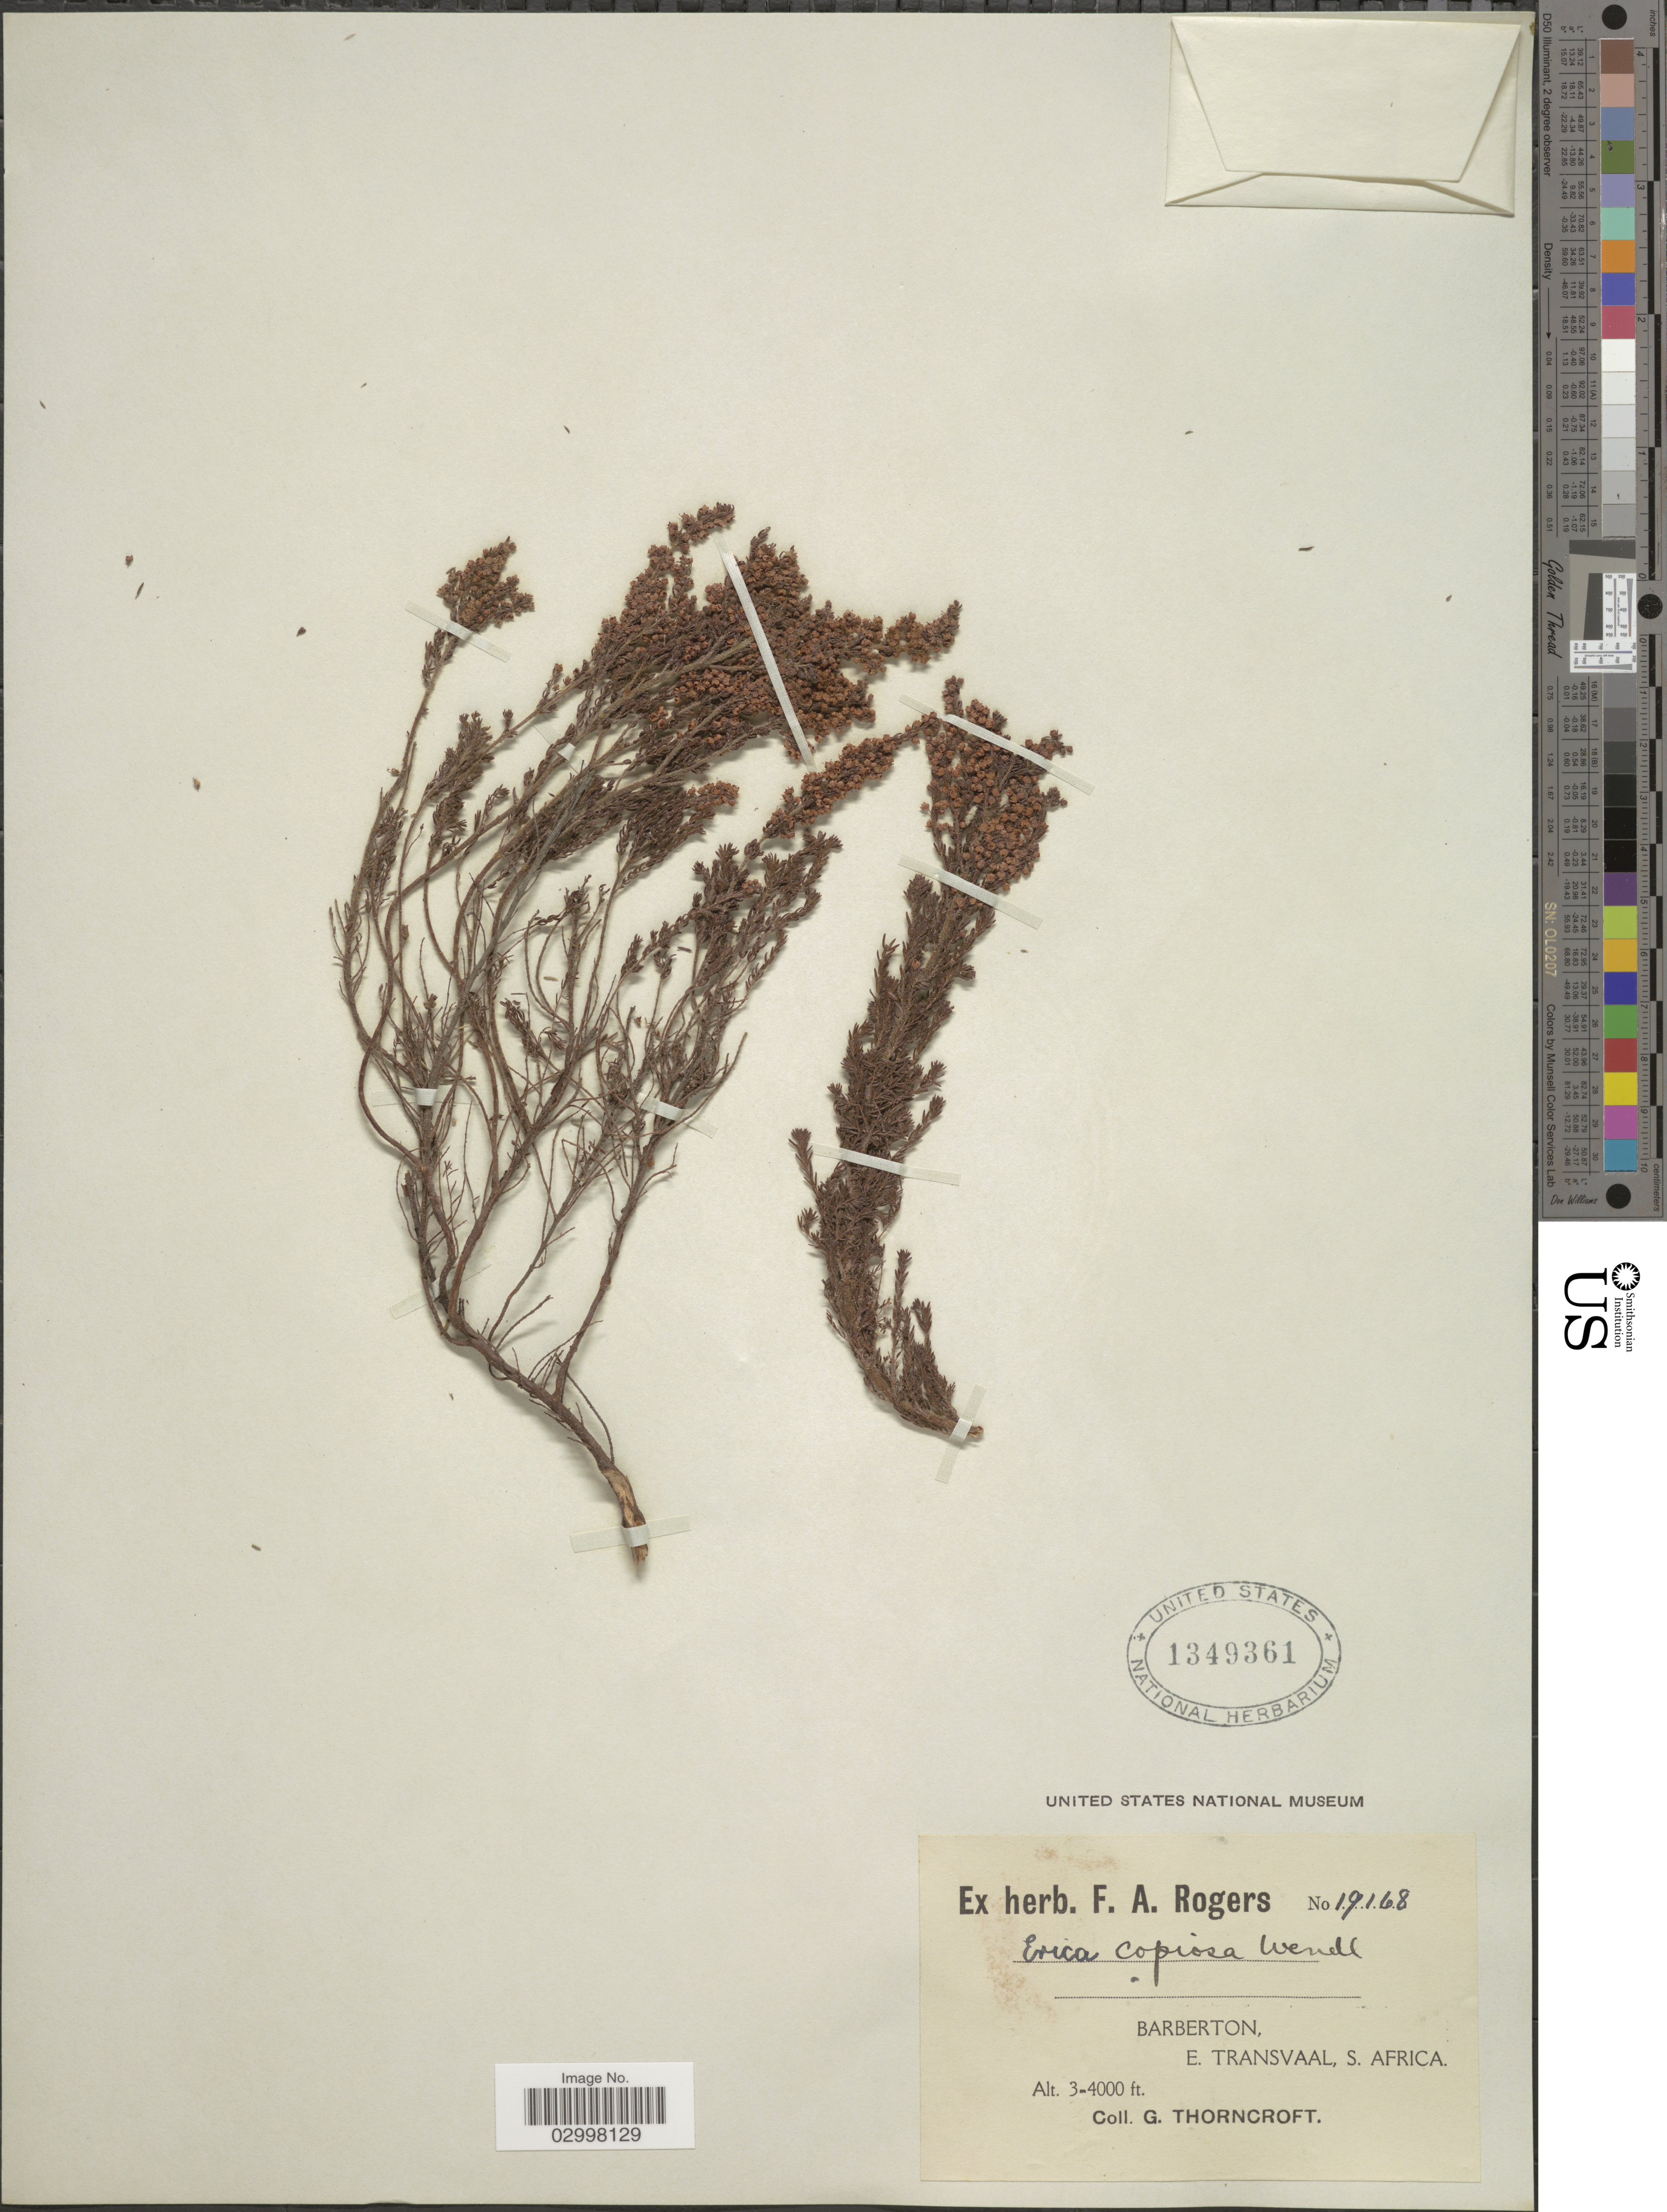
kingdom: Plantae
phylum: Tracheophyta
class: Magnoliopsida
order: Ericales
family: Ericaceae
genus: Erica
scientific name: Erica copiosa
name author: J.C. Wendl.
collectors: ex herb. F. A. Rogers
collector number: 19168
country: South Africa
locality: Barberton, E. Transvaal, S. Africa.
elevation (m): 914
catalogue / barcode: US 1349361